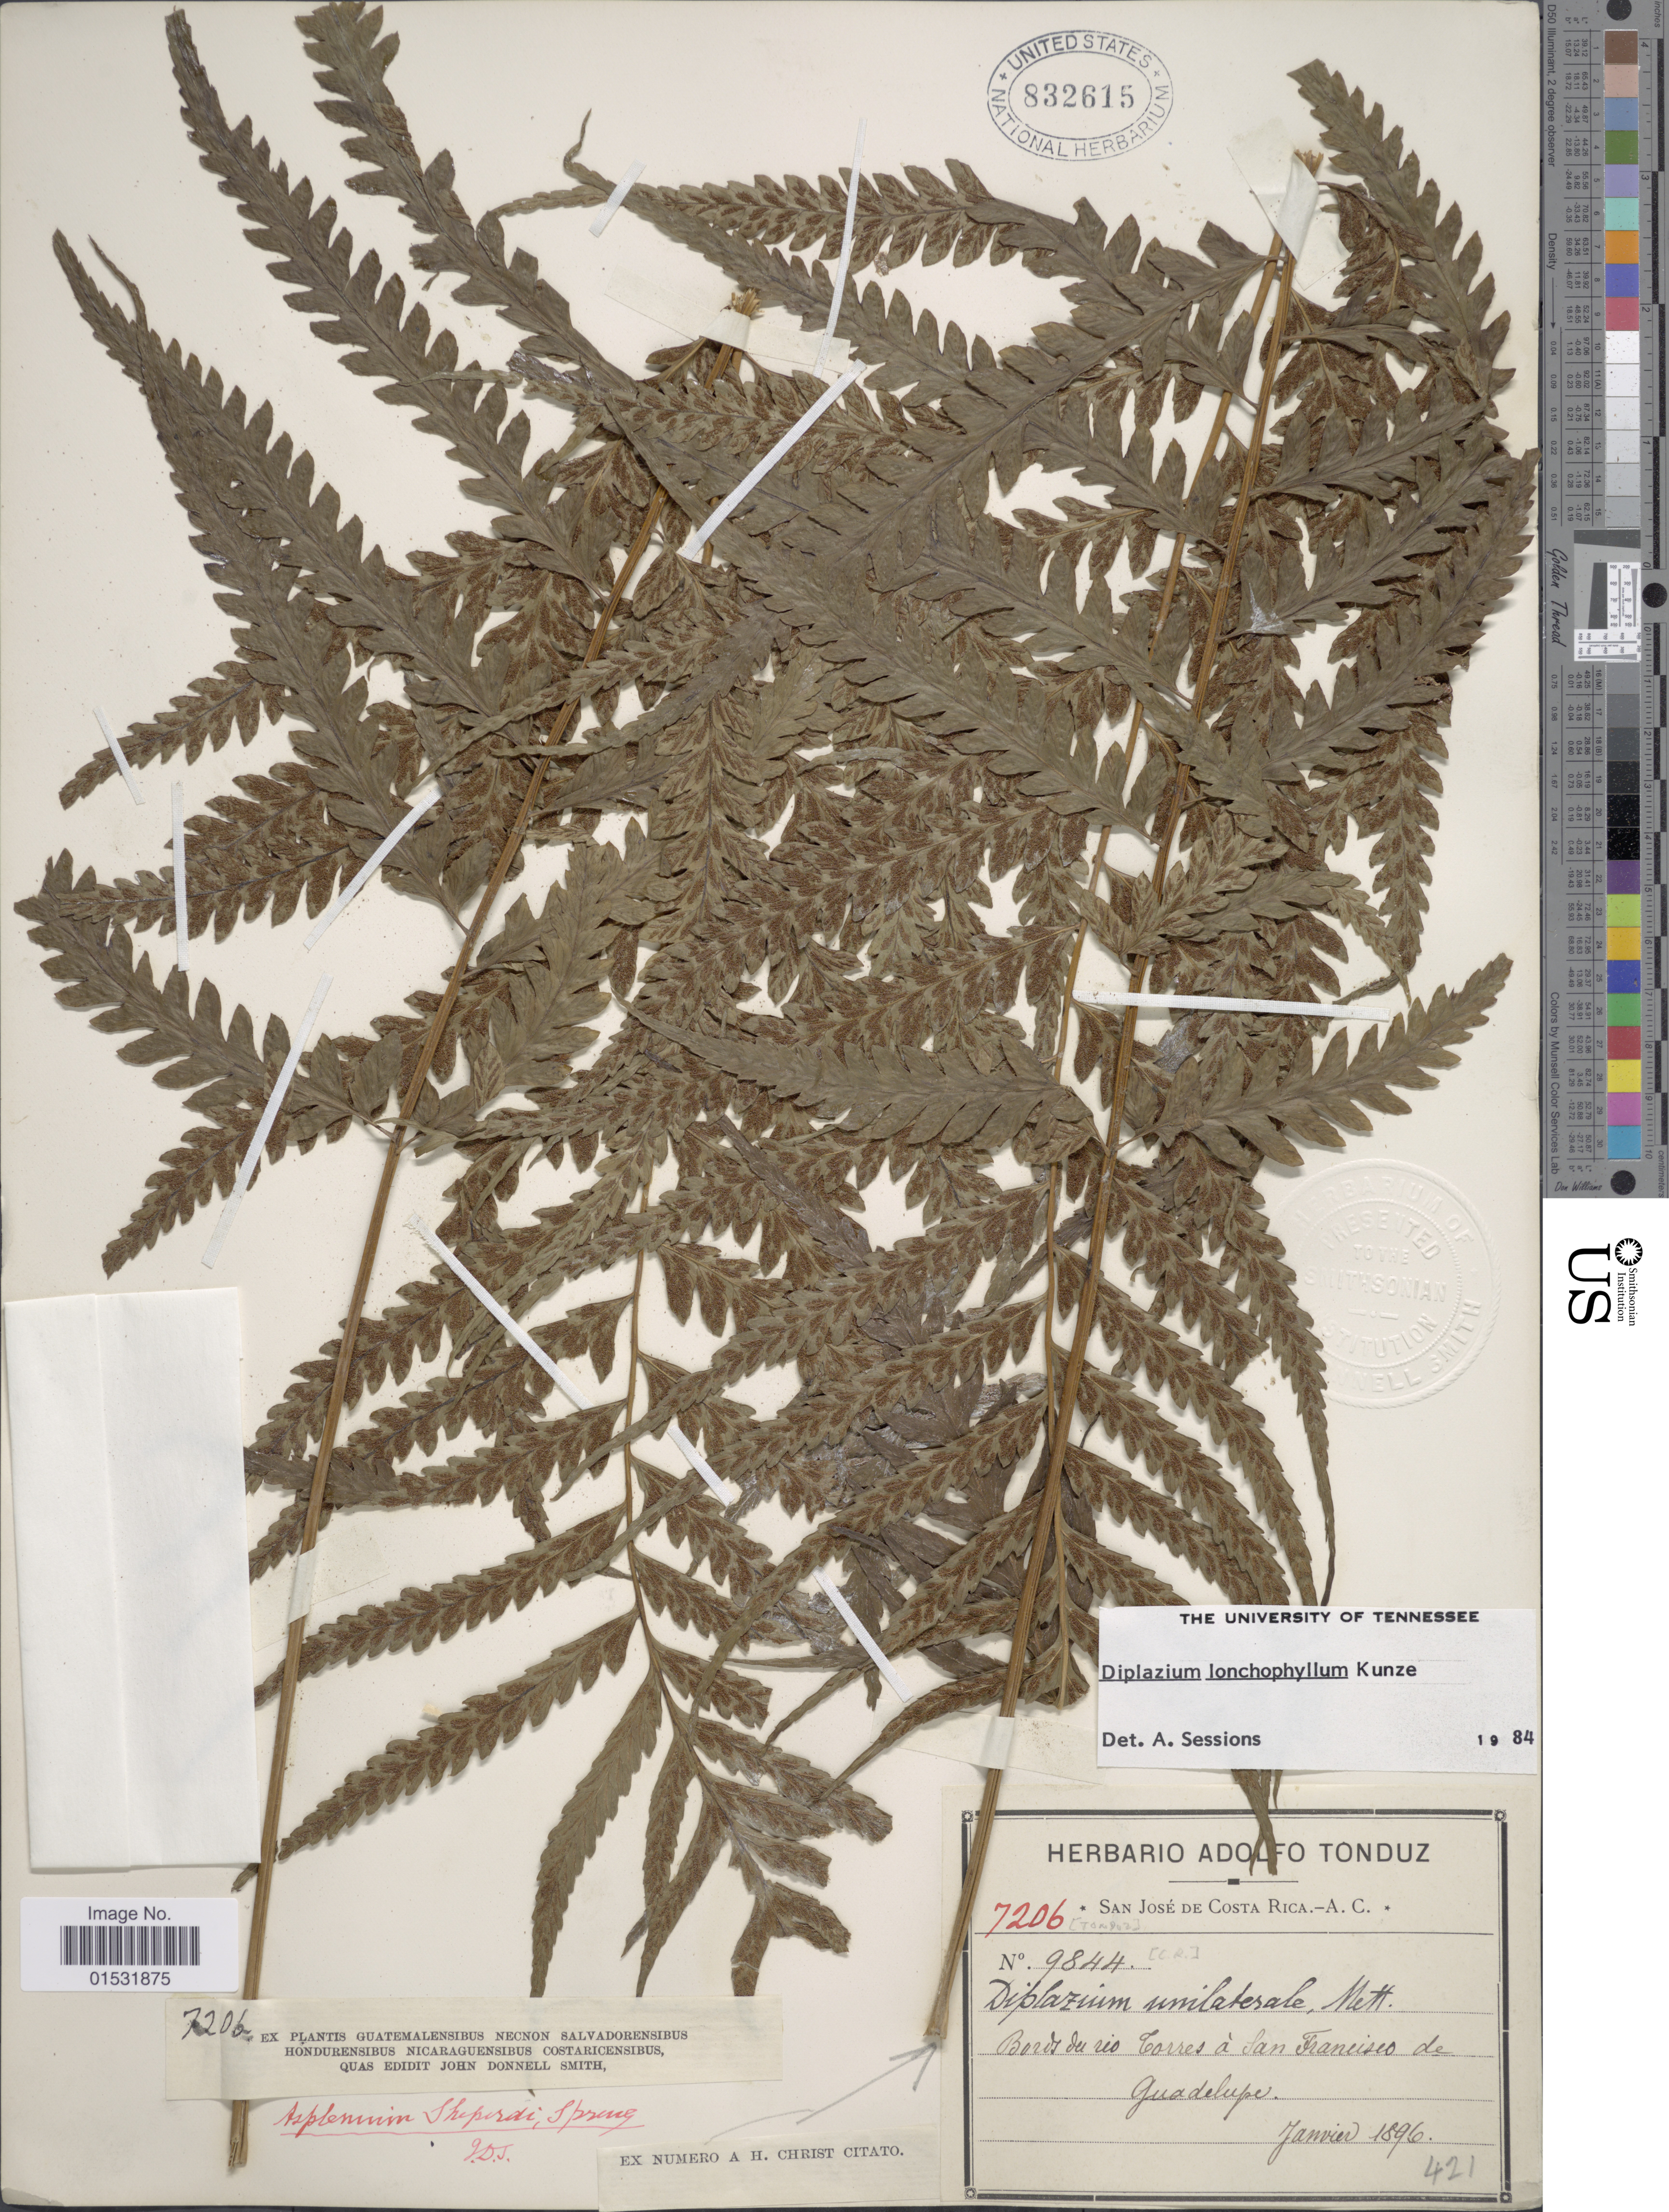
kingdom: Plantae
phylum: Tracheophyta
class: Polypodiopsida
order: Polypodiales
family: Athyriaceae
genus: Diplazium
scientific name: Diplazium lonchophyllum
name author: Kunze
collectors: ex Herb. Adolfo Tonduz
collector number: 9844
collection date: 1896-01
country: Costa Rica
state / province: San José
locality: Bords du rio Corres à San Francisco de Guadelupe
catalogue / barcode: US 832615